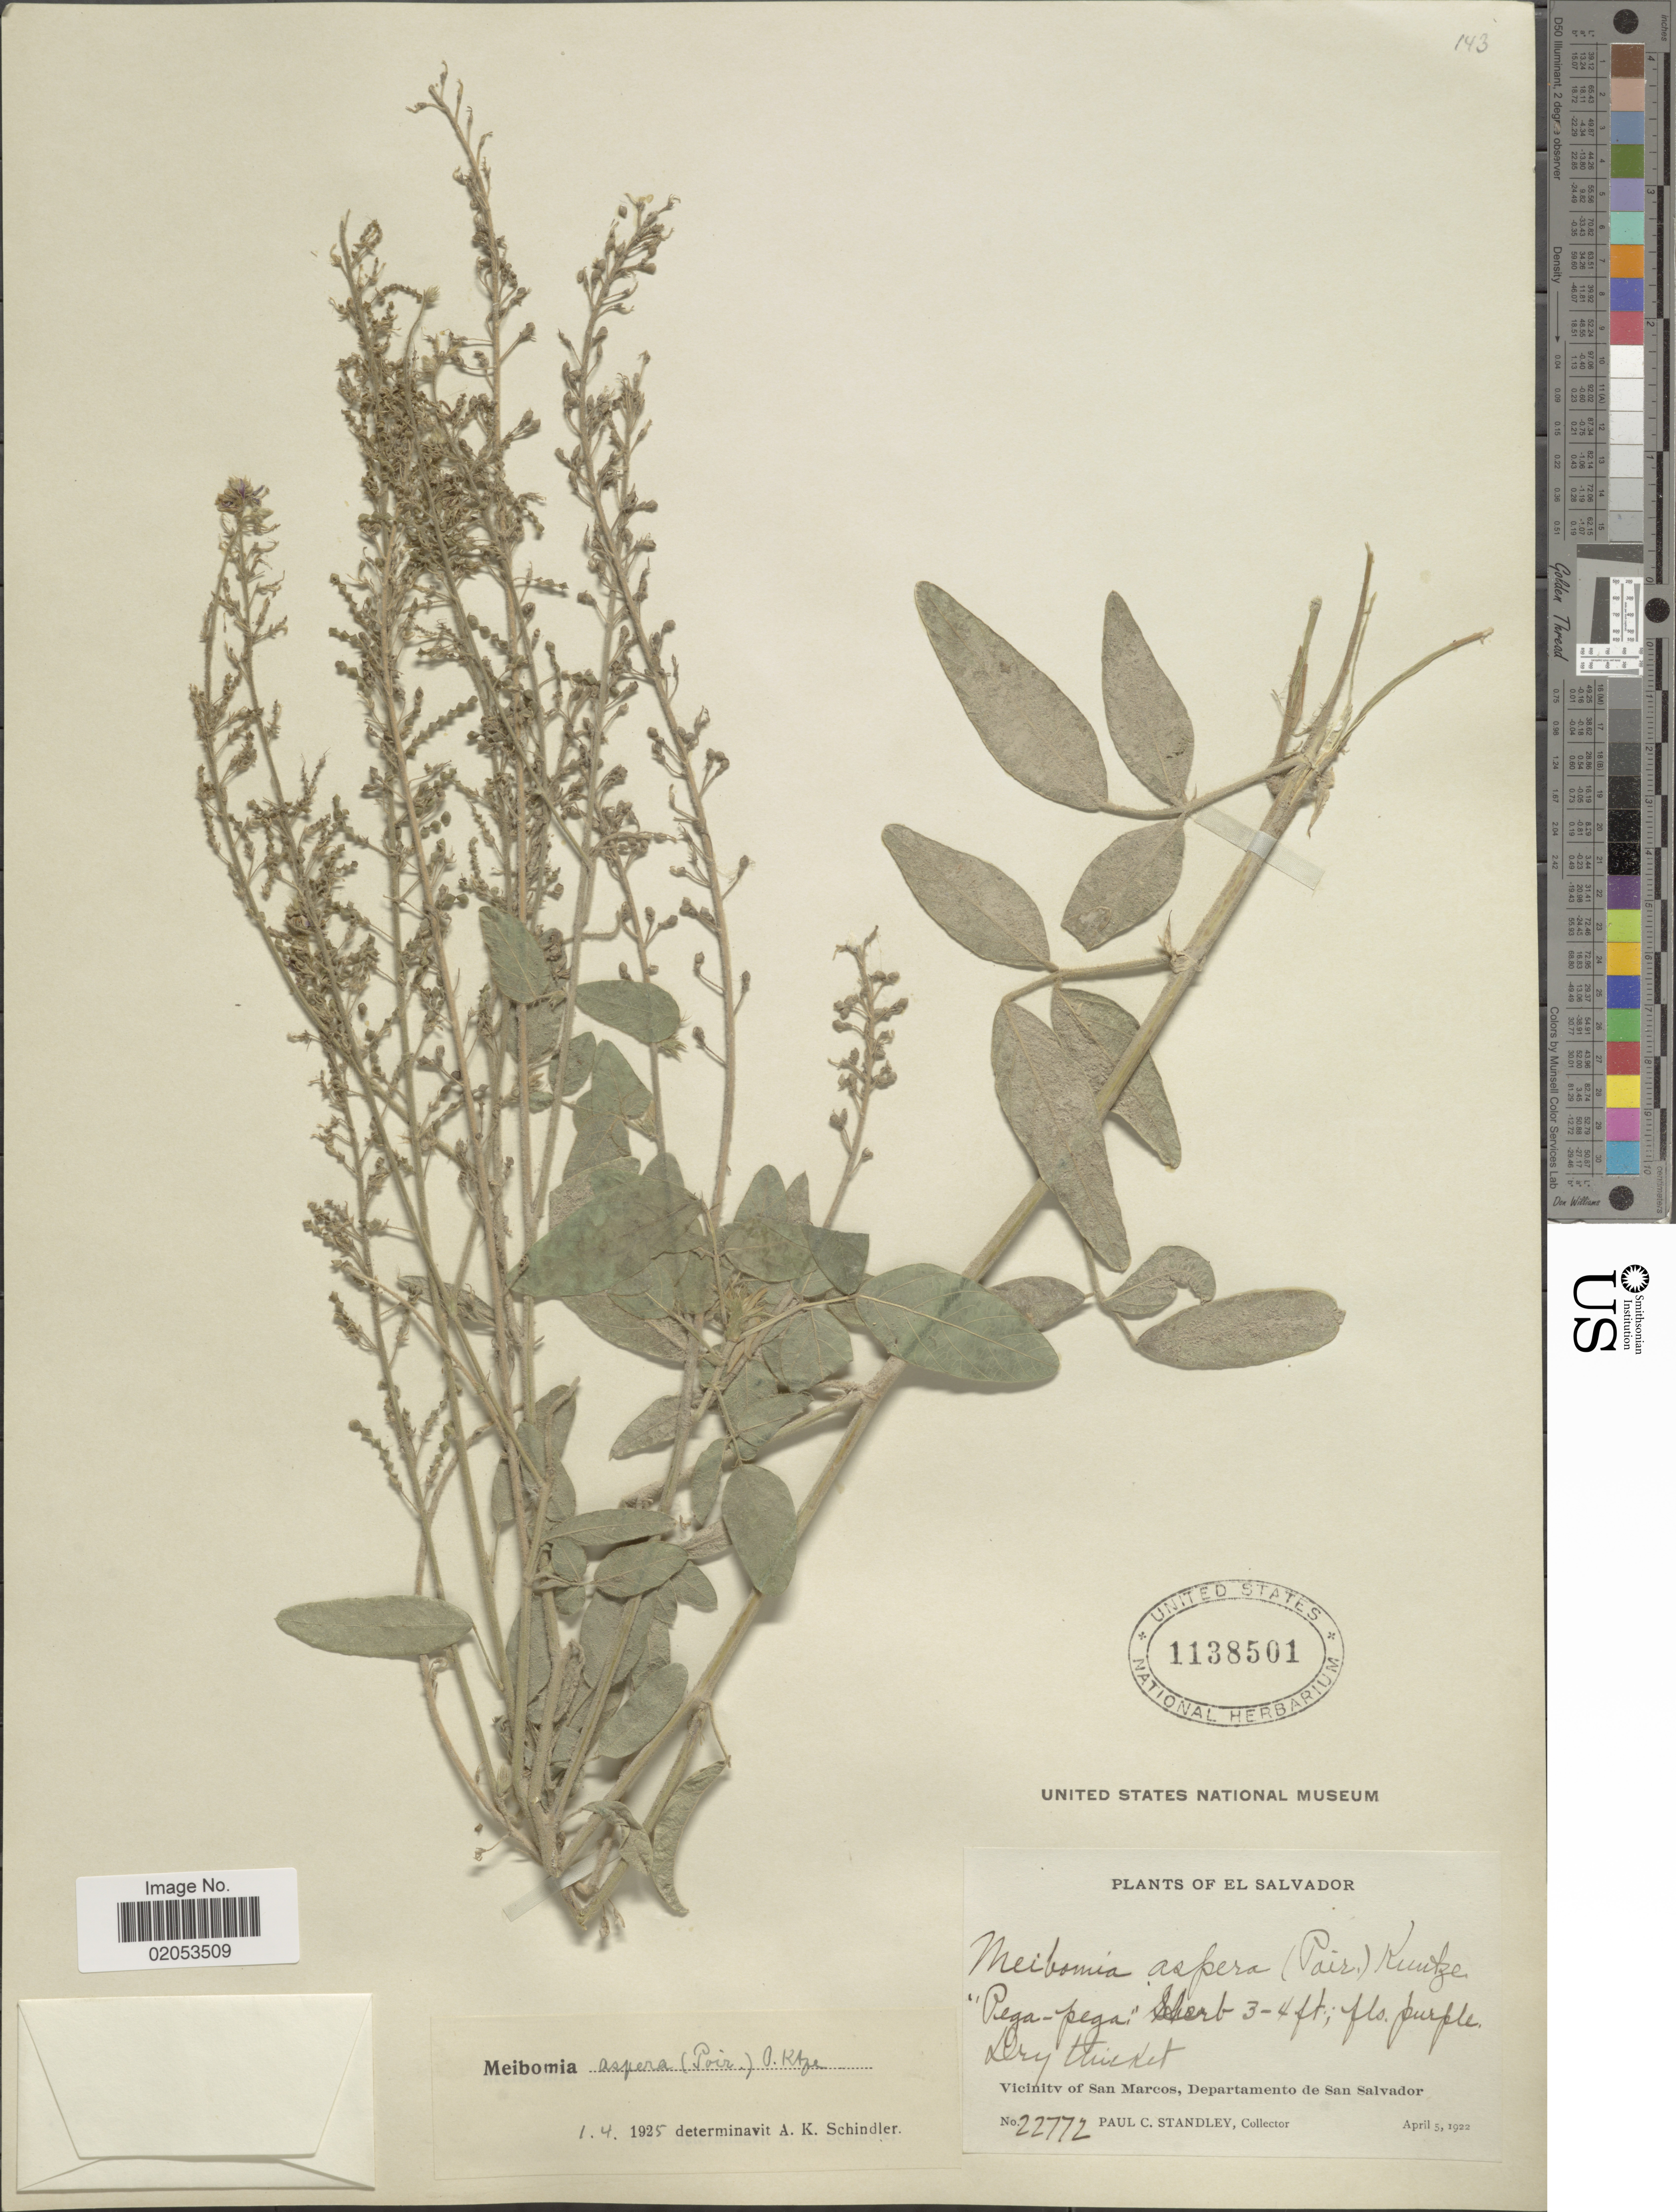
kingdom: Plantae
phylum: Tracheophyta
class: Magnoliopsida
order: Fabales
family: Fabaceae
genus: Desmodium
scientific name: Desmodium distortum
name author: (Aubl.) J.F. Macbr.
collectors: P. C. Standley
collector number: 22772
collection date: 1922-04-05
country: El Salvador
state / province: San Salvador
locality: Dry thicket, Vicinity of San Marcos, Departamento de San Salvador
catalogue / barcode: US 1138501